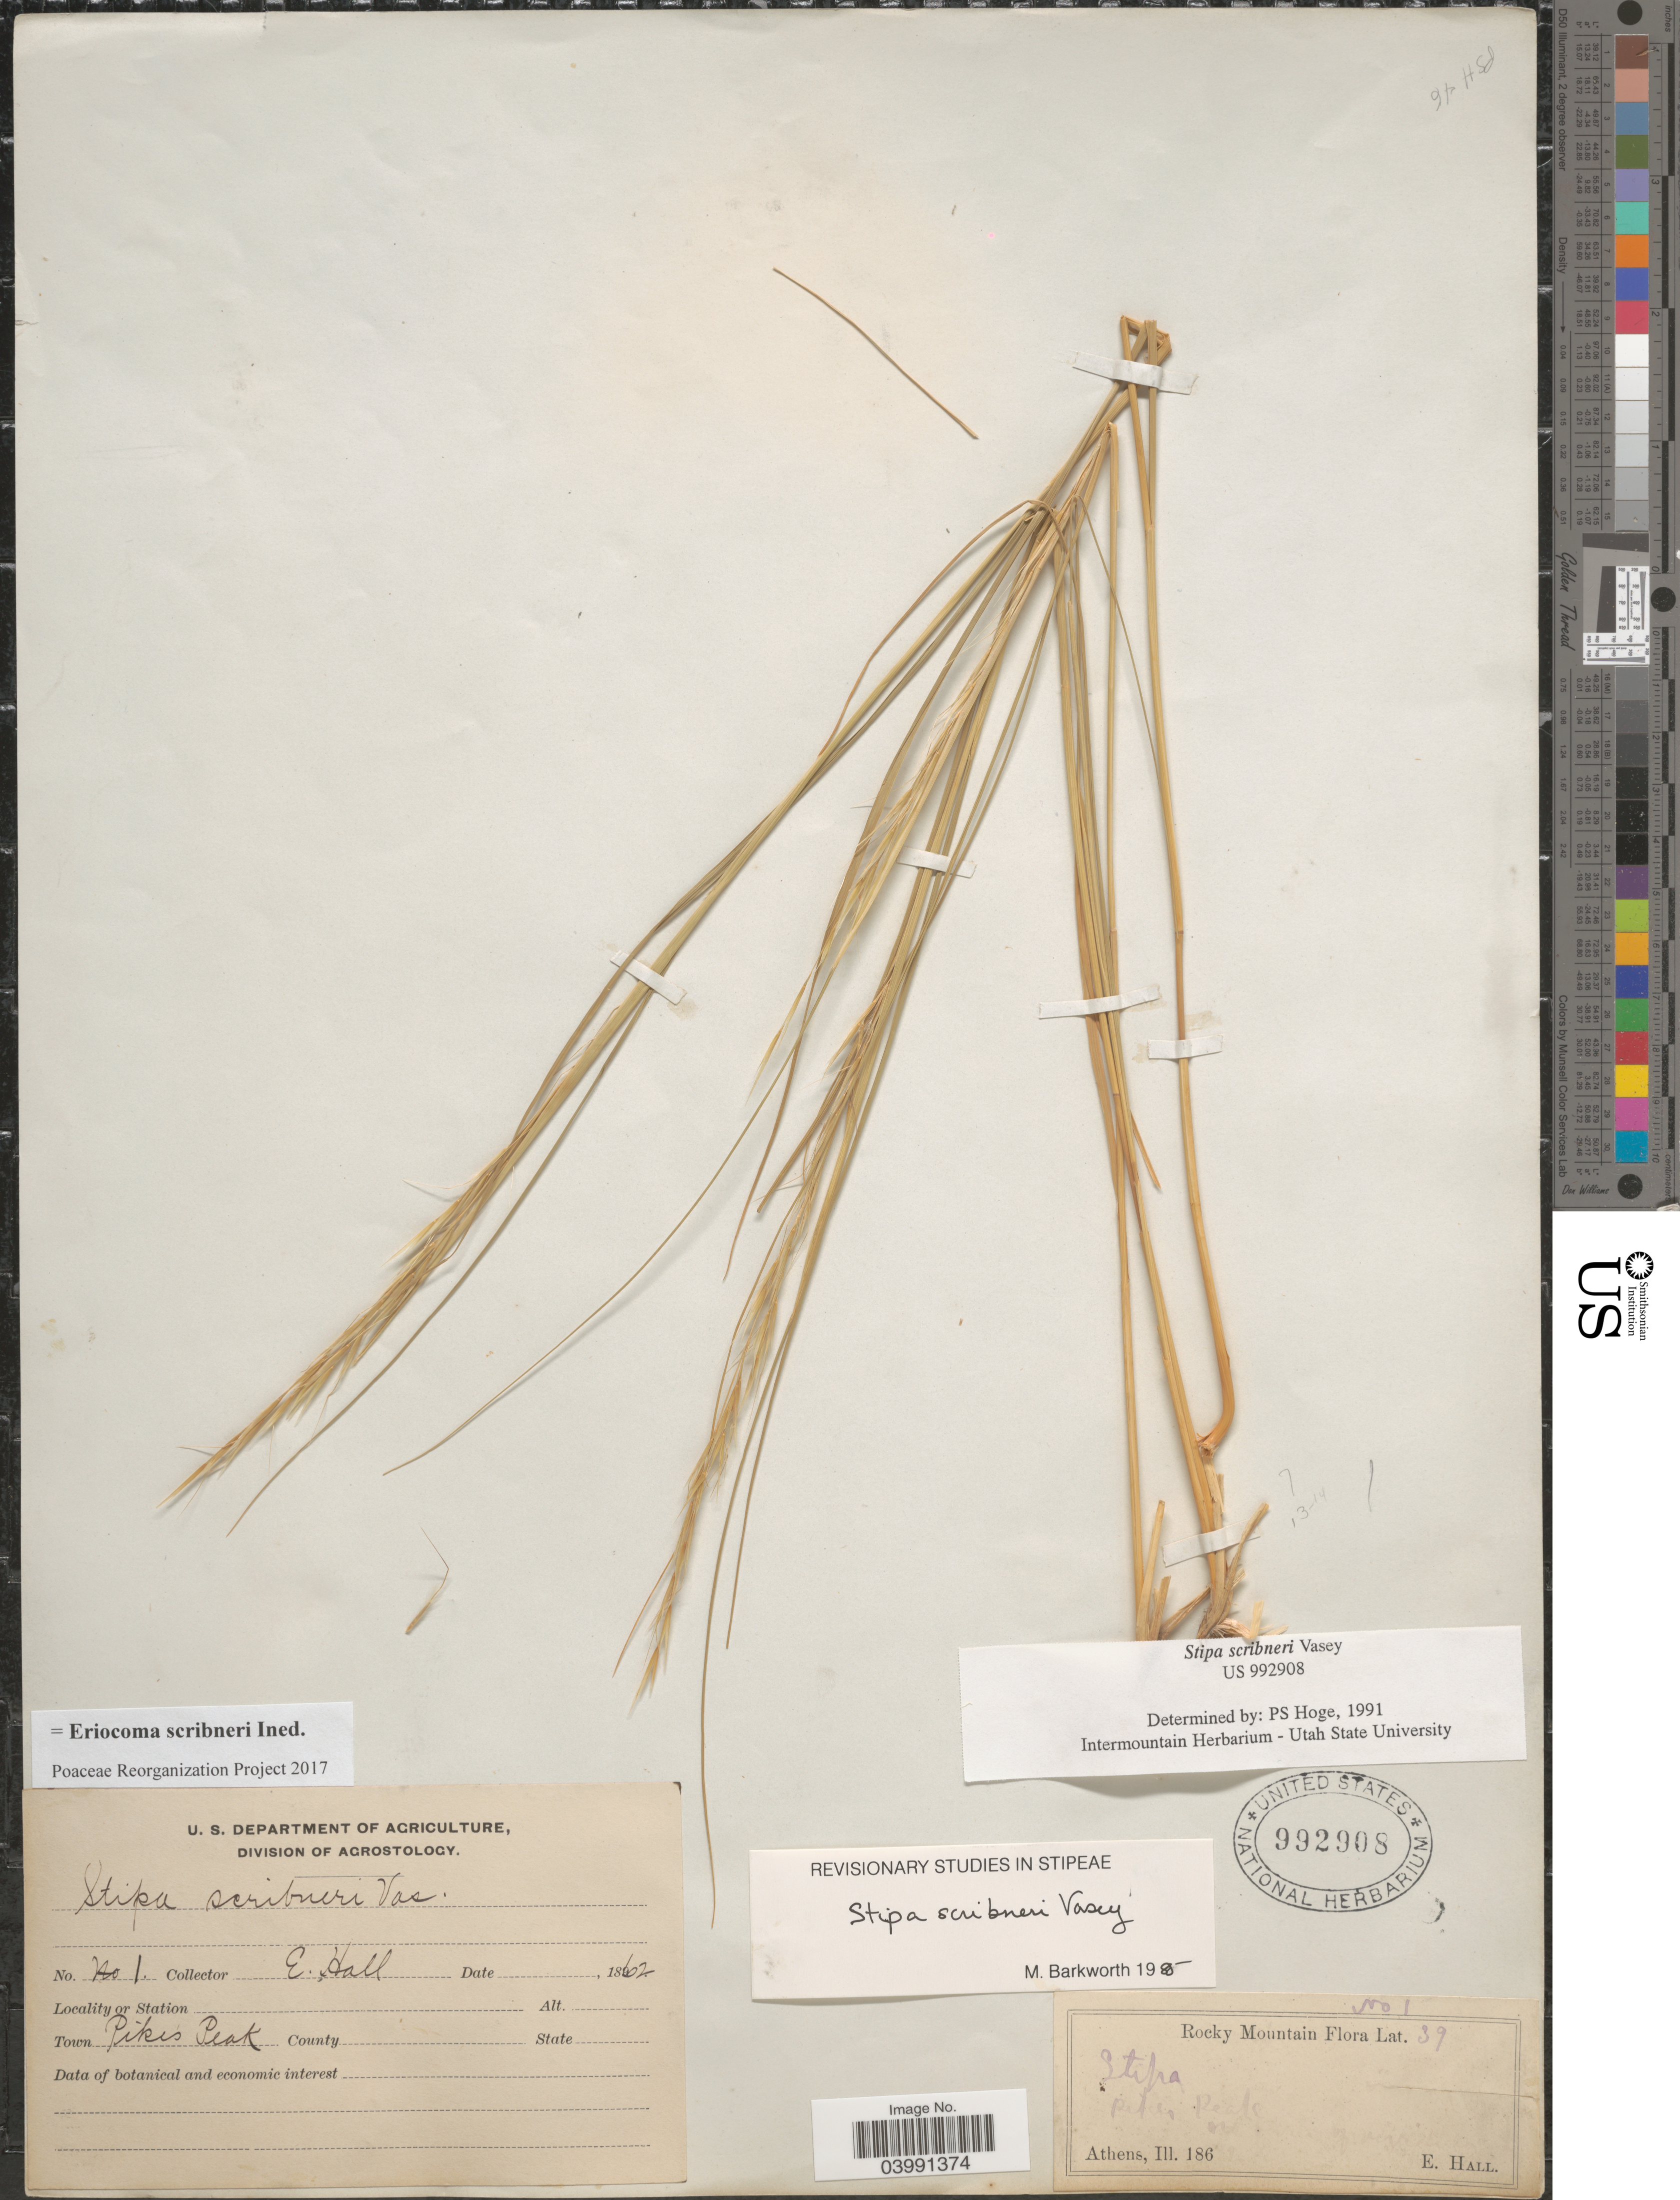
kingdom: Plantae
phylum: Tracheophyta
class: Liliopsida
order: Poales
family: Poaceae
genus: Eriocoma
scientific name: Eriocoma scribneri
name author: (Vasey) Romasch.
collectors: E. Hall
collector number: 1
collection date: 1862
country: United States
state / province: Colorado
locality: Town Pikes Peak. Rocky Mountain.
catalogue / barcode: US 992908